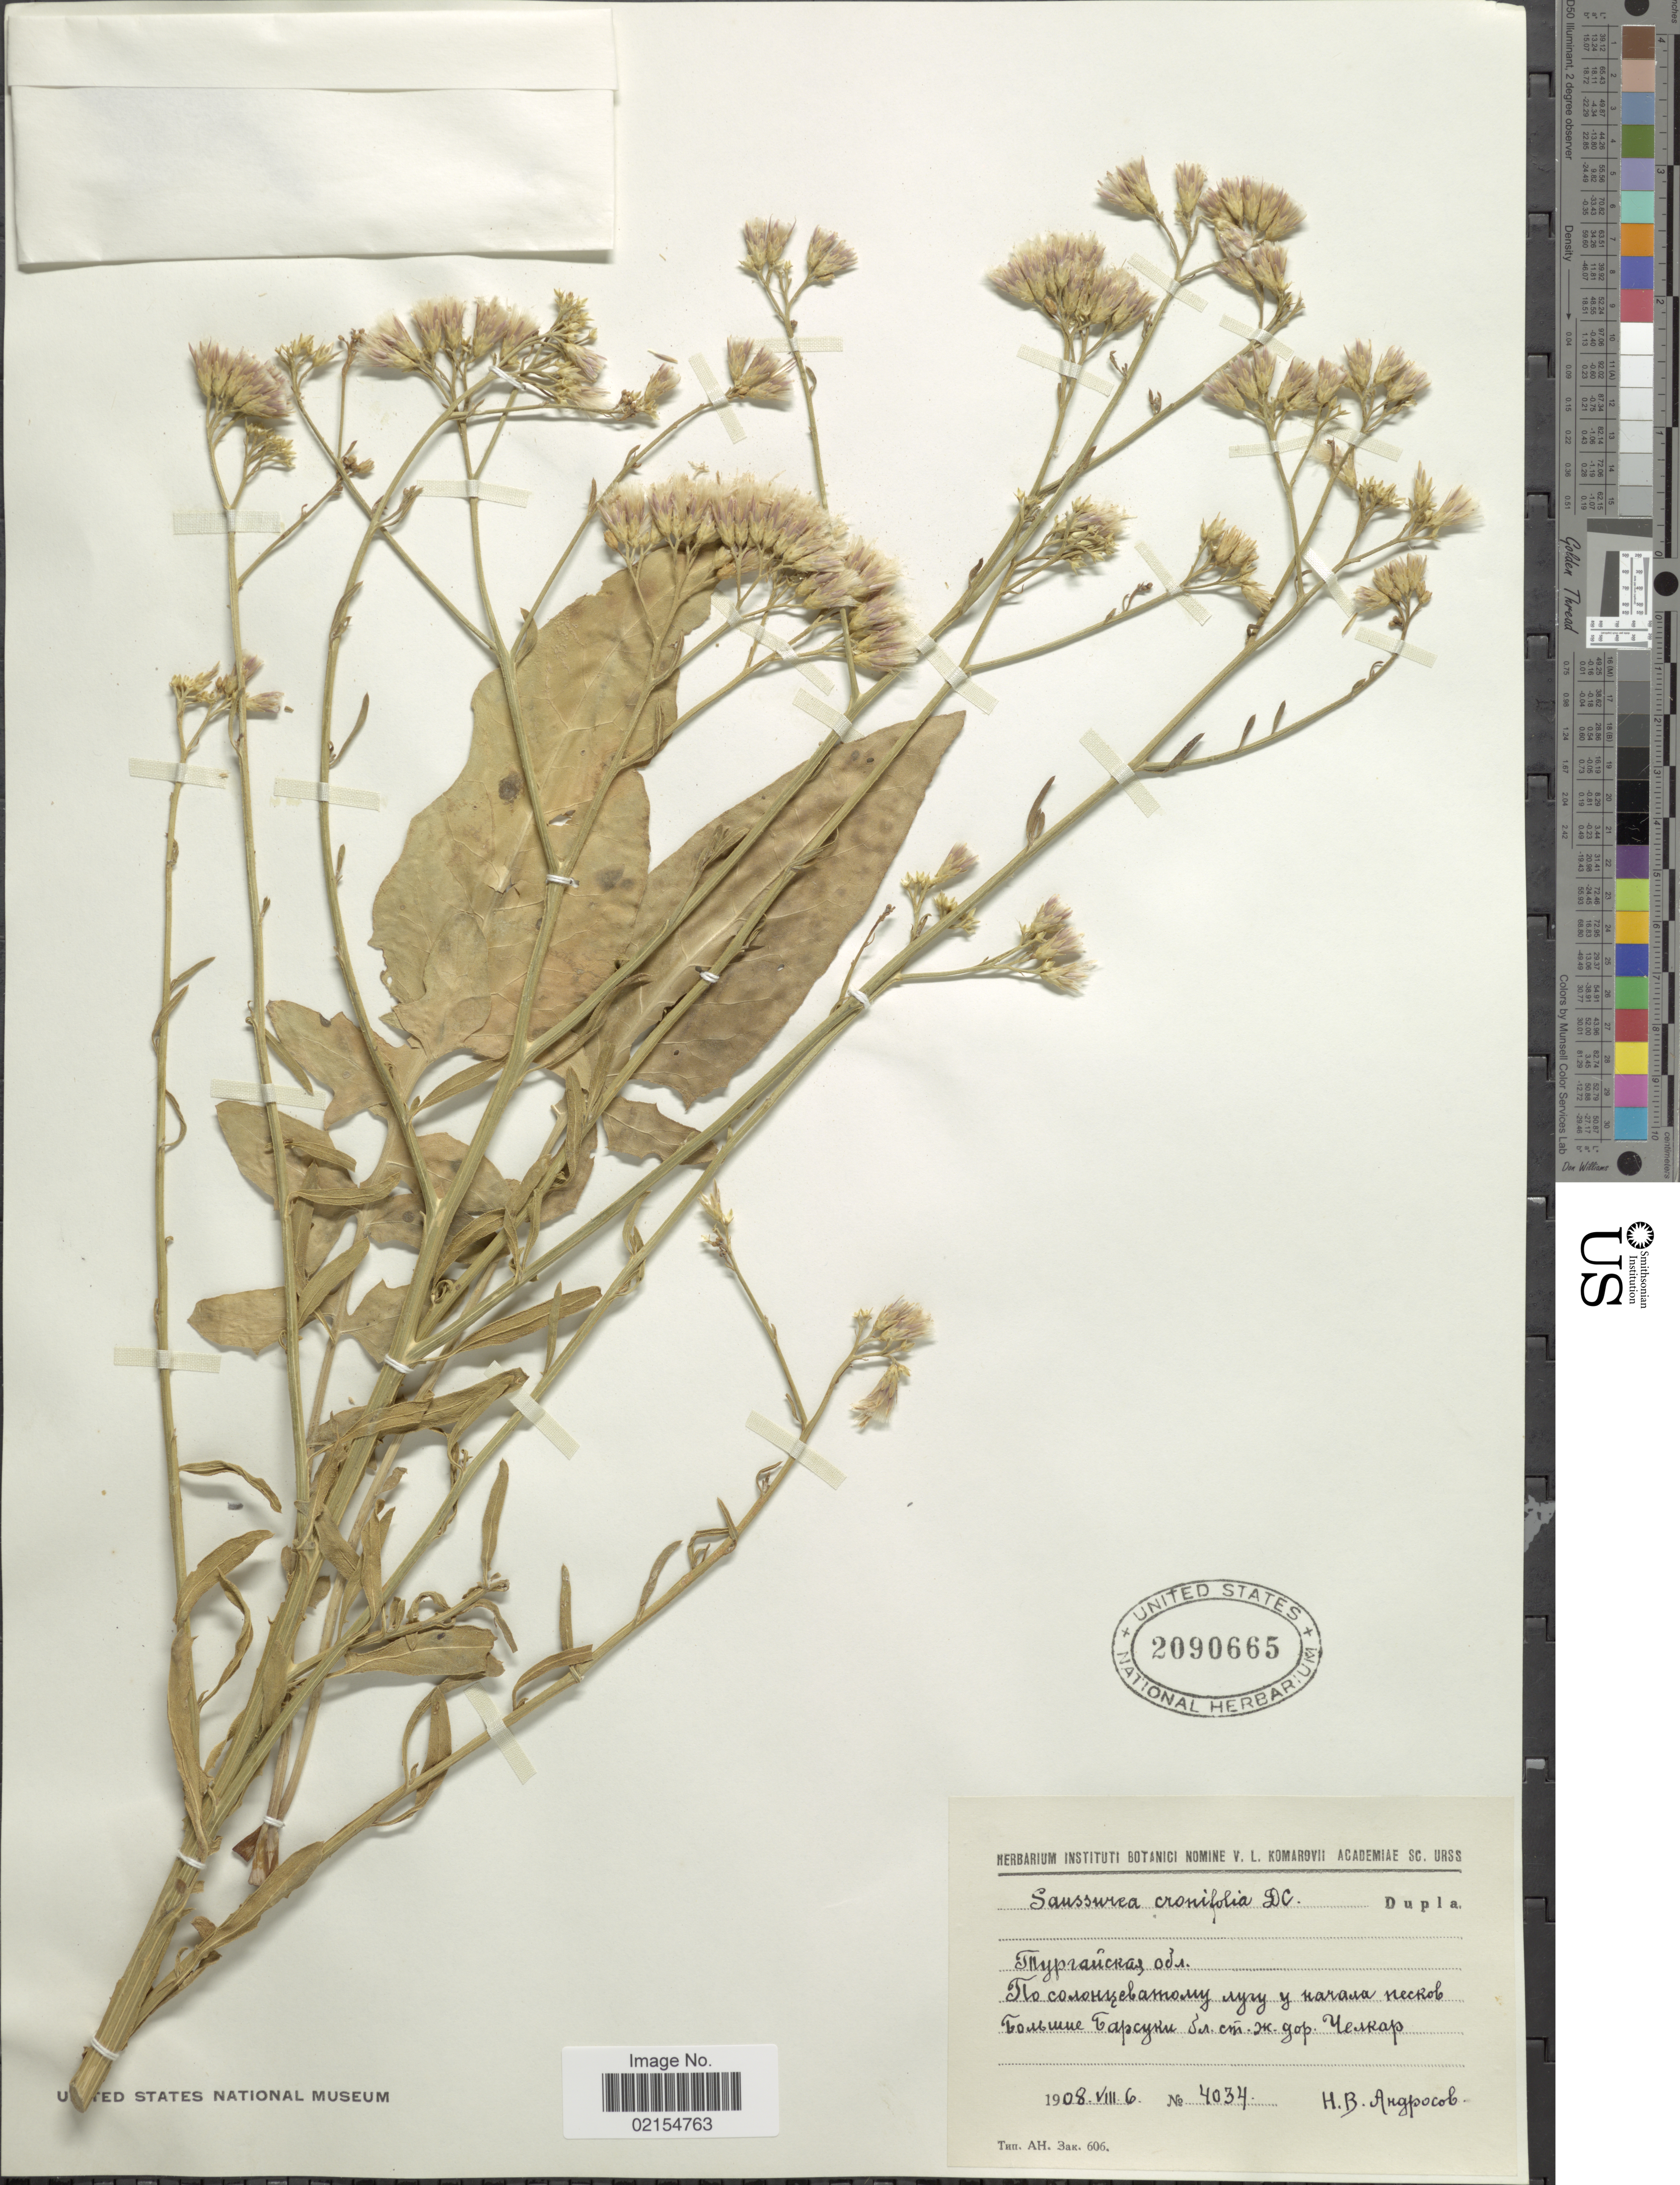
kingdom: Plantae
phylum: Tracheophyta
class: Magnoliopsida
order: Asterales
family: Asteraceae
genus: Saussurea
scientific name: Saussurea salsa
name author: Spreng.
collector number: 4034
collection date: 1908-08-06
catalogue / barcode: US 2090665